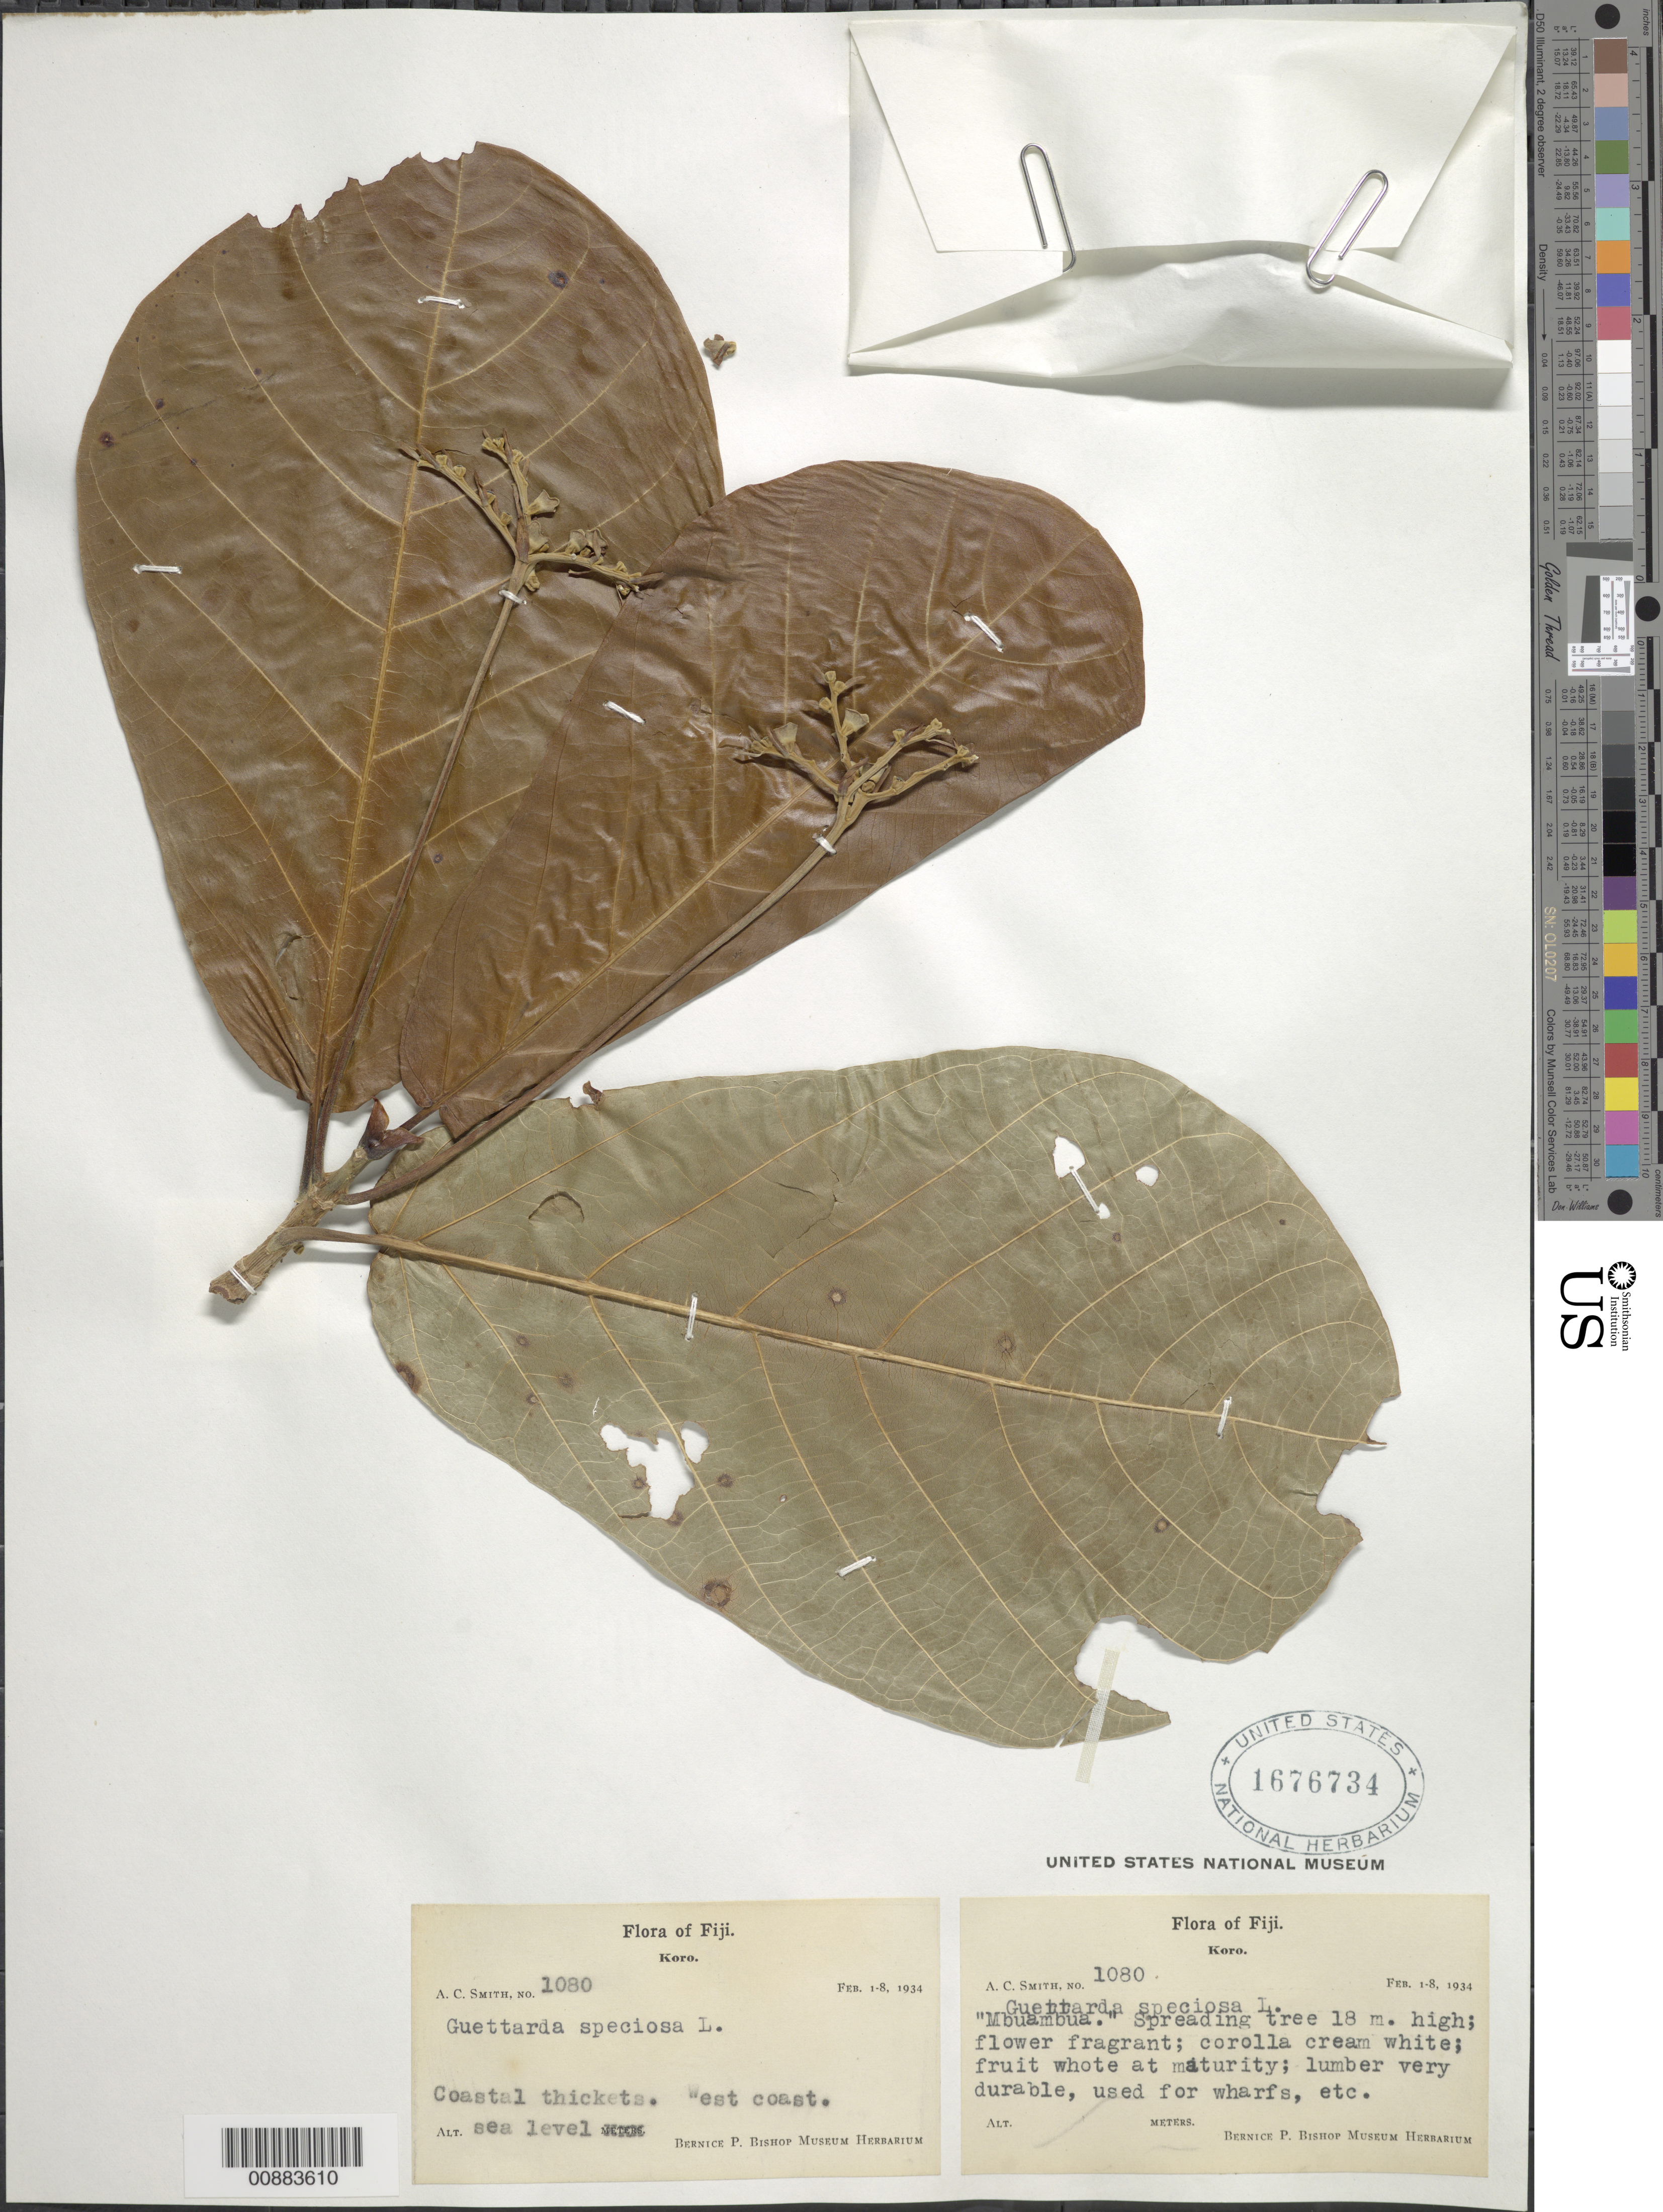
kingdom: Plantae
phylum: Tracheophyta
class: Magnoliopsida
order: Gentianales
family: Rubiaceae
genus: Guettarda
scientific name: Guettarda speciosa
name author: L.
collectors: C. A. Smith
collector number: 1080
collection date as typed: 01 Feb 1934 to 08 Feb 1934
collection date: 1934-02-01/1934-02-08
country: Fiji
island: Koro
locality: Coastal thickets, W coast.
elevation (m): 0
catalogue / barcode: US 1676734